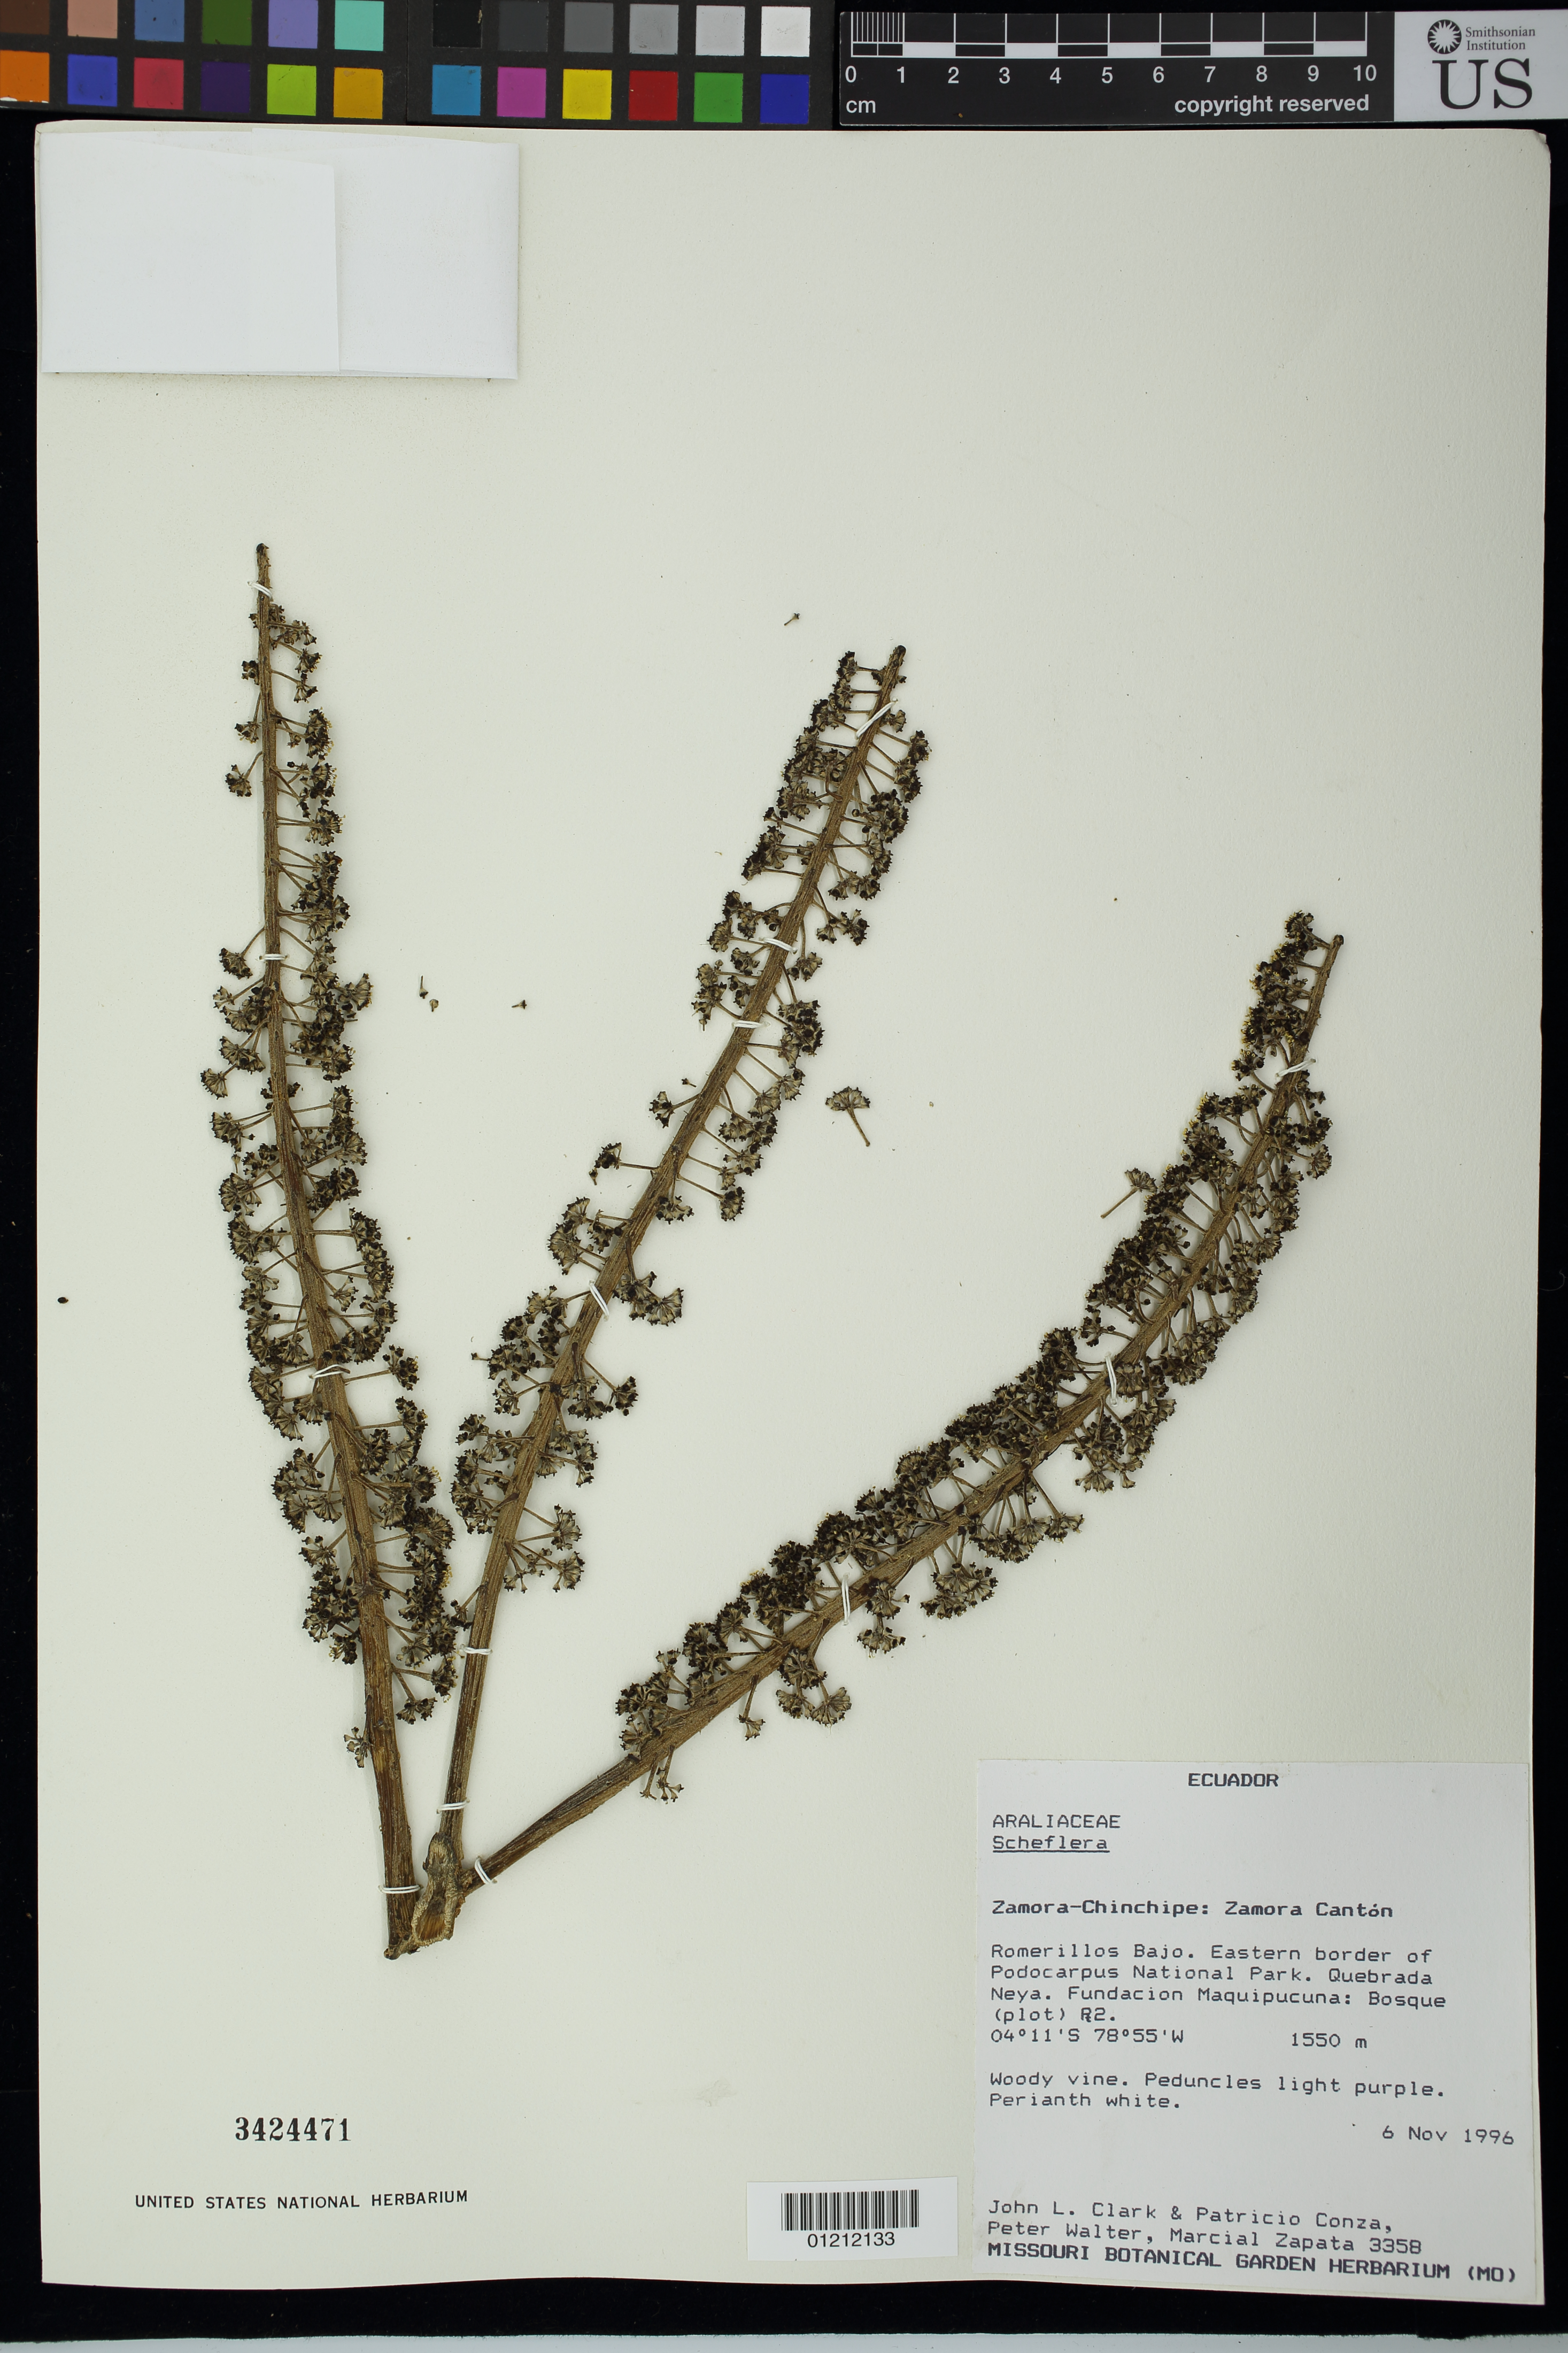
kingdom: Plantae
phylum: Tracheophyta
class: Magnoliopsida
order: Apiales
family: Araliaceae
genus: Schefflera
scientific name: Schefflera sp.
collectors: J. L. Clark, P. Conza, P. Walter & M. Zapata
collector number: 3358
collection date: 1996-11-06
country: Ecuador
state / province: Zamora-Chinchipe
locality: Zamora-Chinchipe: Zamora Cantón.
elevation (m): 1550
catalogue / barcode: US 3424471